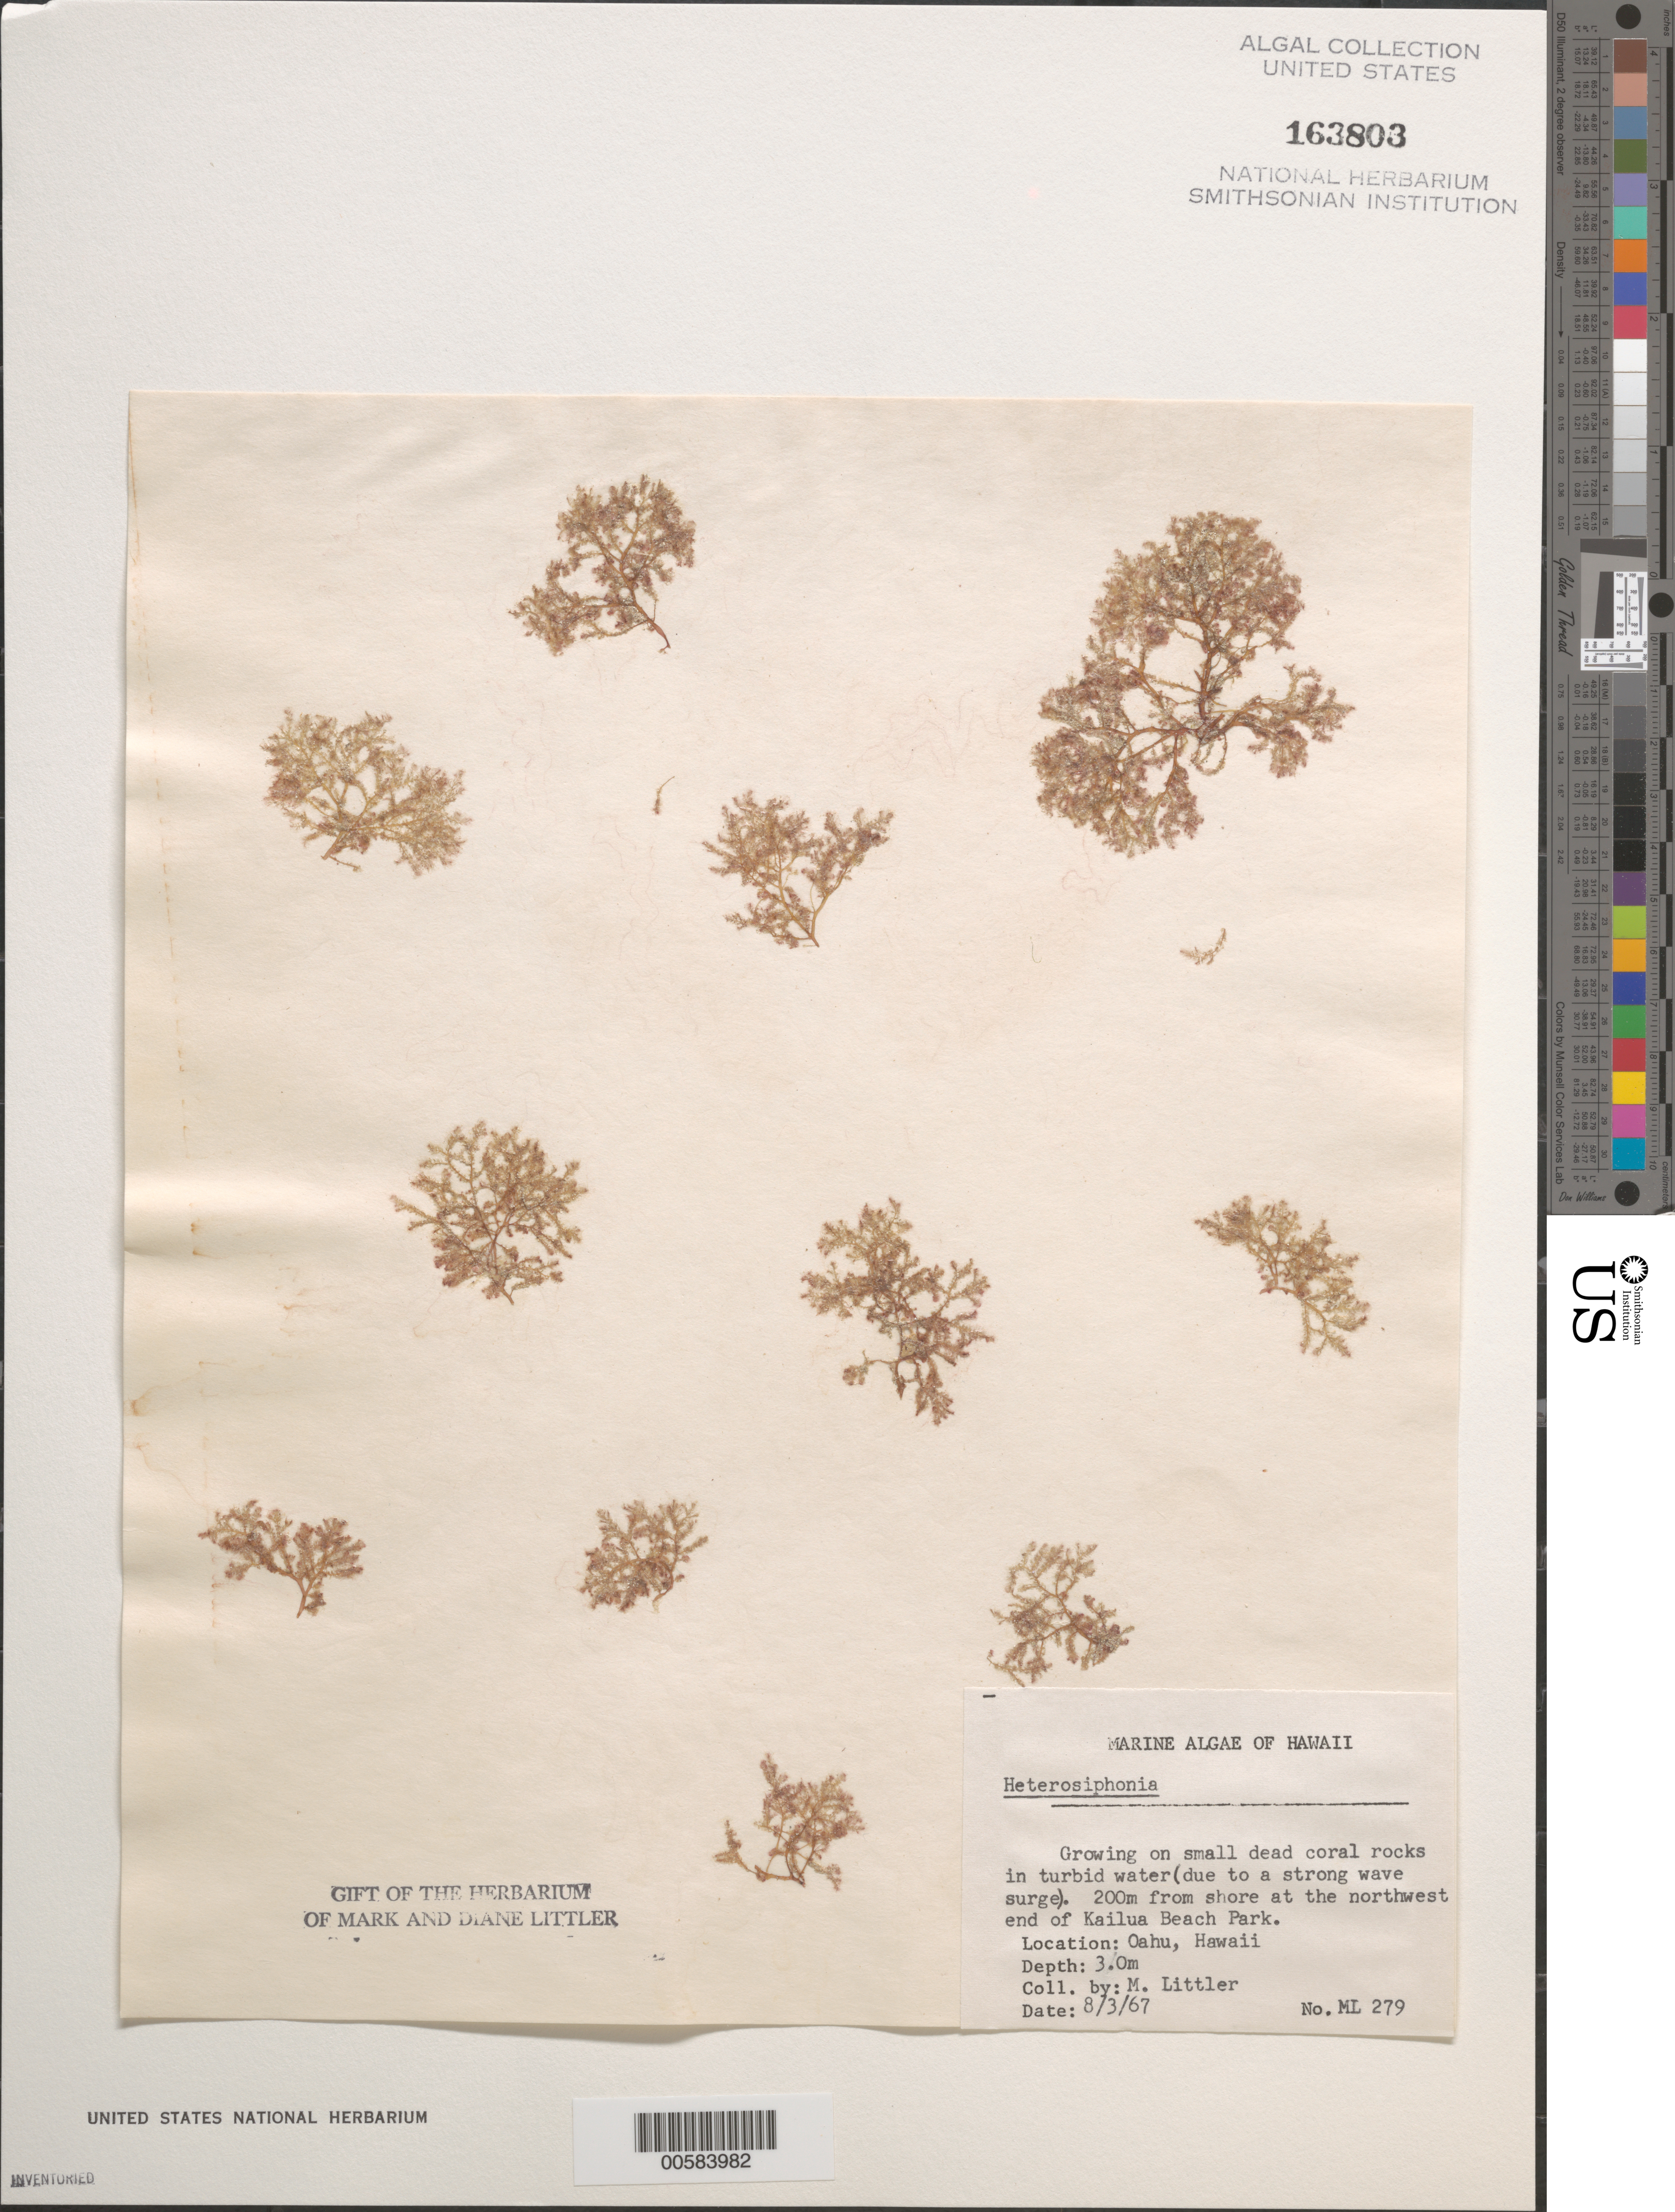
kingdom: Plantae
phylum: Rhodophyta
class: Florideophyceae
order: Ceramiales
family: Dasyaceae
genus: Heterosiphonia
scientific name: Heterosiphonia sp.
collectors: M. M. Littler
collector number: ML 279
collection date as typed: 03 Aug 1967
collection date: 1967-08-03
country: United States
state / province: Hawaii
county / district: Honolulu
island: Oahu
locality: Kailua Beach Park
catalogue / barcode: US 163803